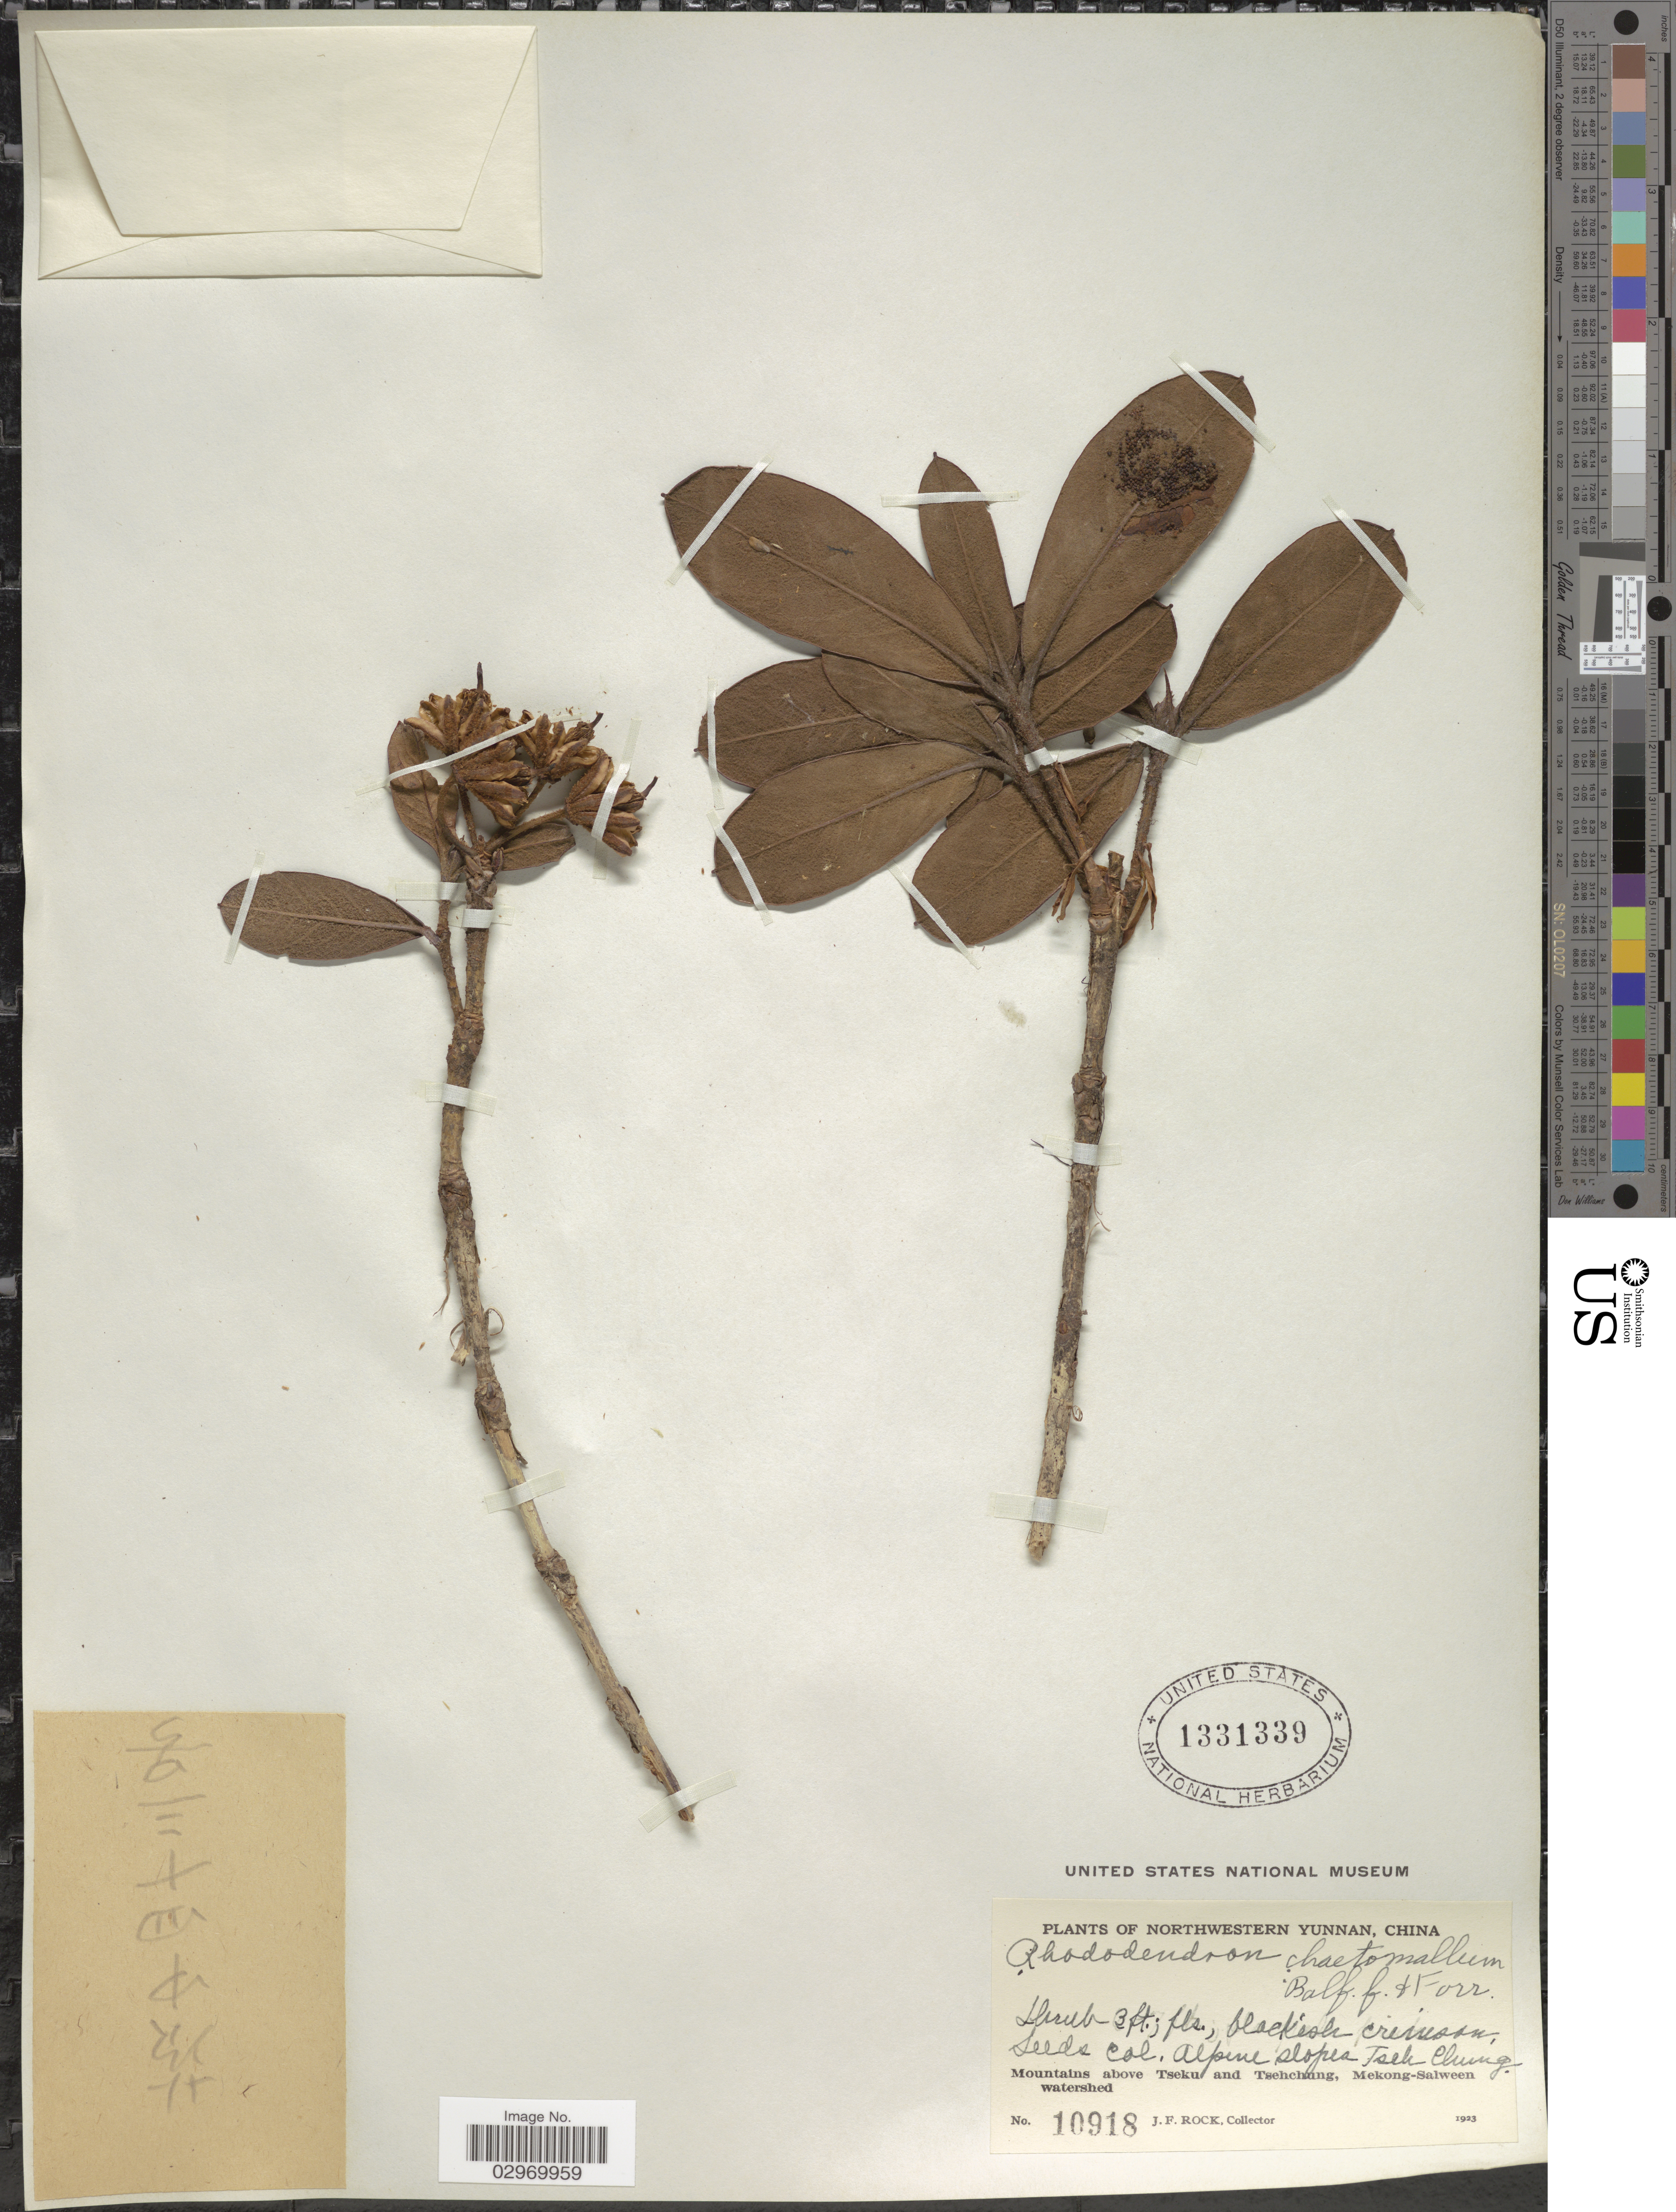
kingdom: Plantae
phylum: Tracheophyta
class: Magnoliopsida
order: Ericales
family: Ericaceae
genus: Rhododendron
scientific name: Rhododendron chaetomallum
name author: Balf. f. & Forrest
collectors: J. Rock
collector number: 10918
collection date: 1923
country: China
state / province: Yunnan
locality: Northwestern Yunnan, Alpine slopes Tseh Chung, Mountains above Tseku and Tsehchung, Mekong-Salween watershed.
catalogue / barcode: US 1331339